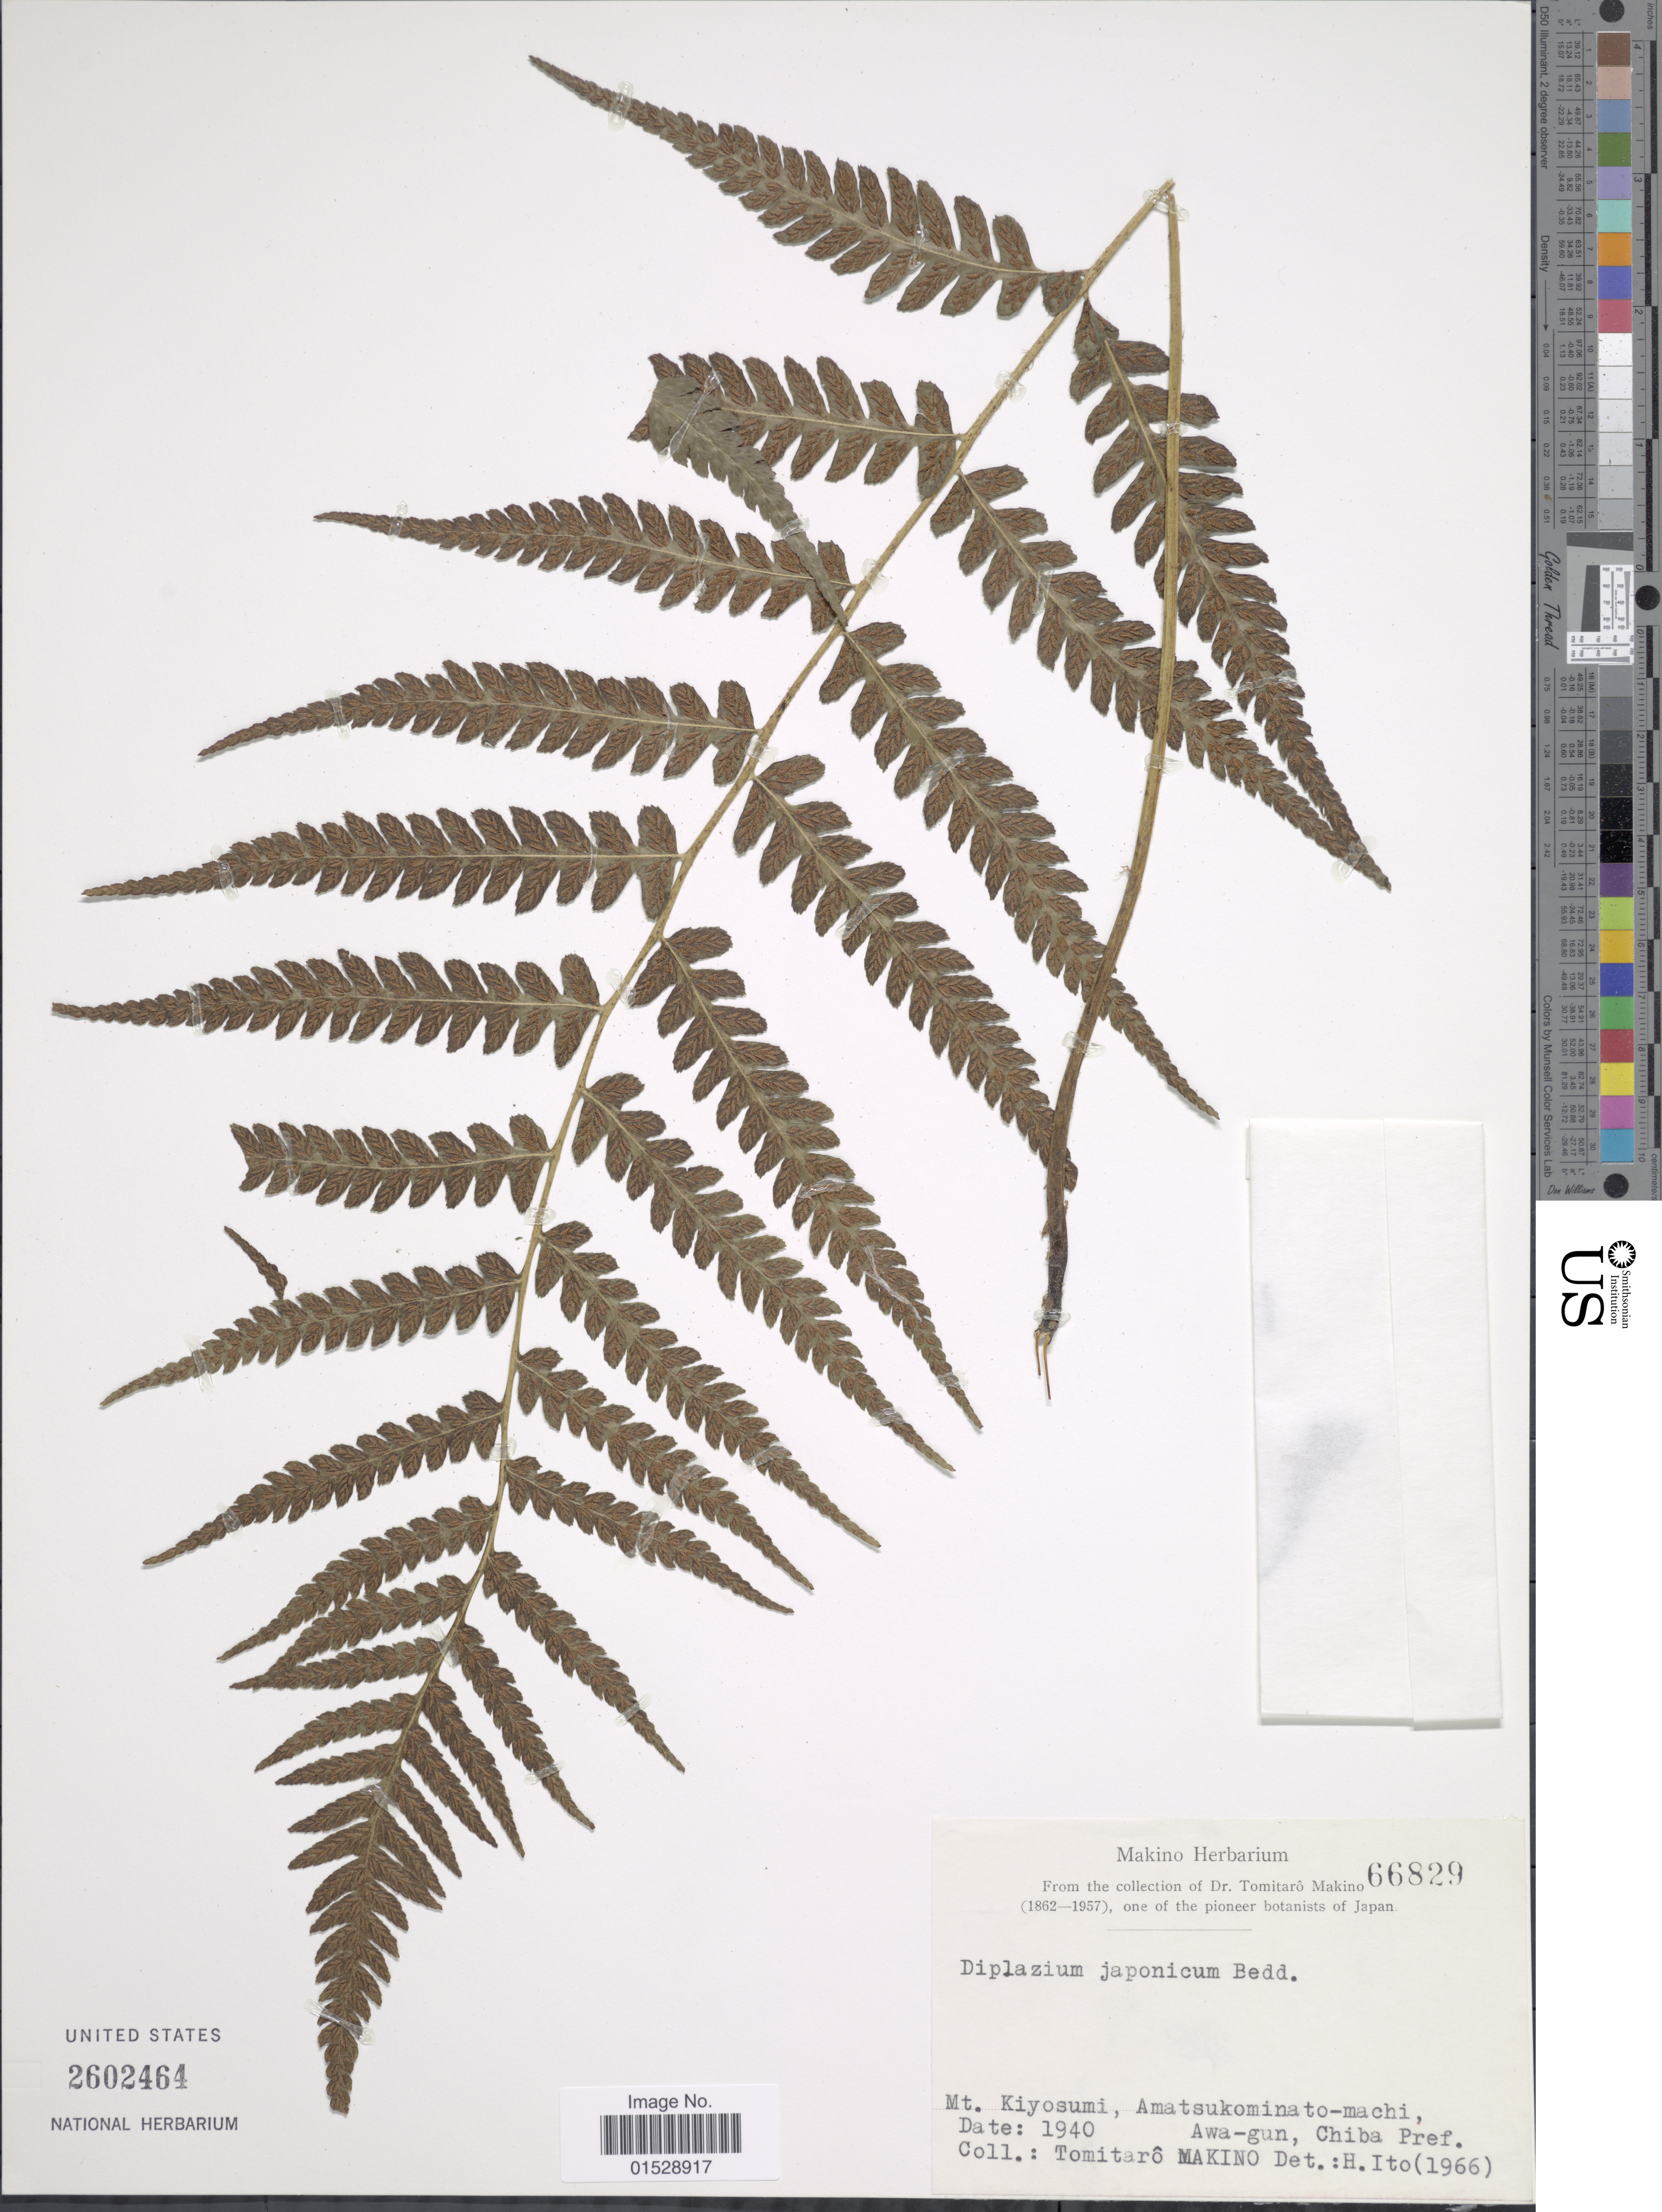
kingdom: Plantae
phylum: Tracheophyta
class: Polypodiopsida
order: Polypodiales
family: Athyriaceae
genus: Deparia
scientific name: Deparia japonica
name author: (Thunb.) M. Kato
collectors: T. Makino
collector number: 66829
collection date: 1940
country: Japan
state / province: Tiba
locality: Mt. Kiyosumi, Amatsukominato-machi, Awa-gun, Chiba Pref.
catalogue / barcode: US 2602464